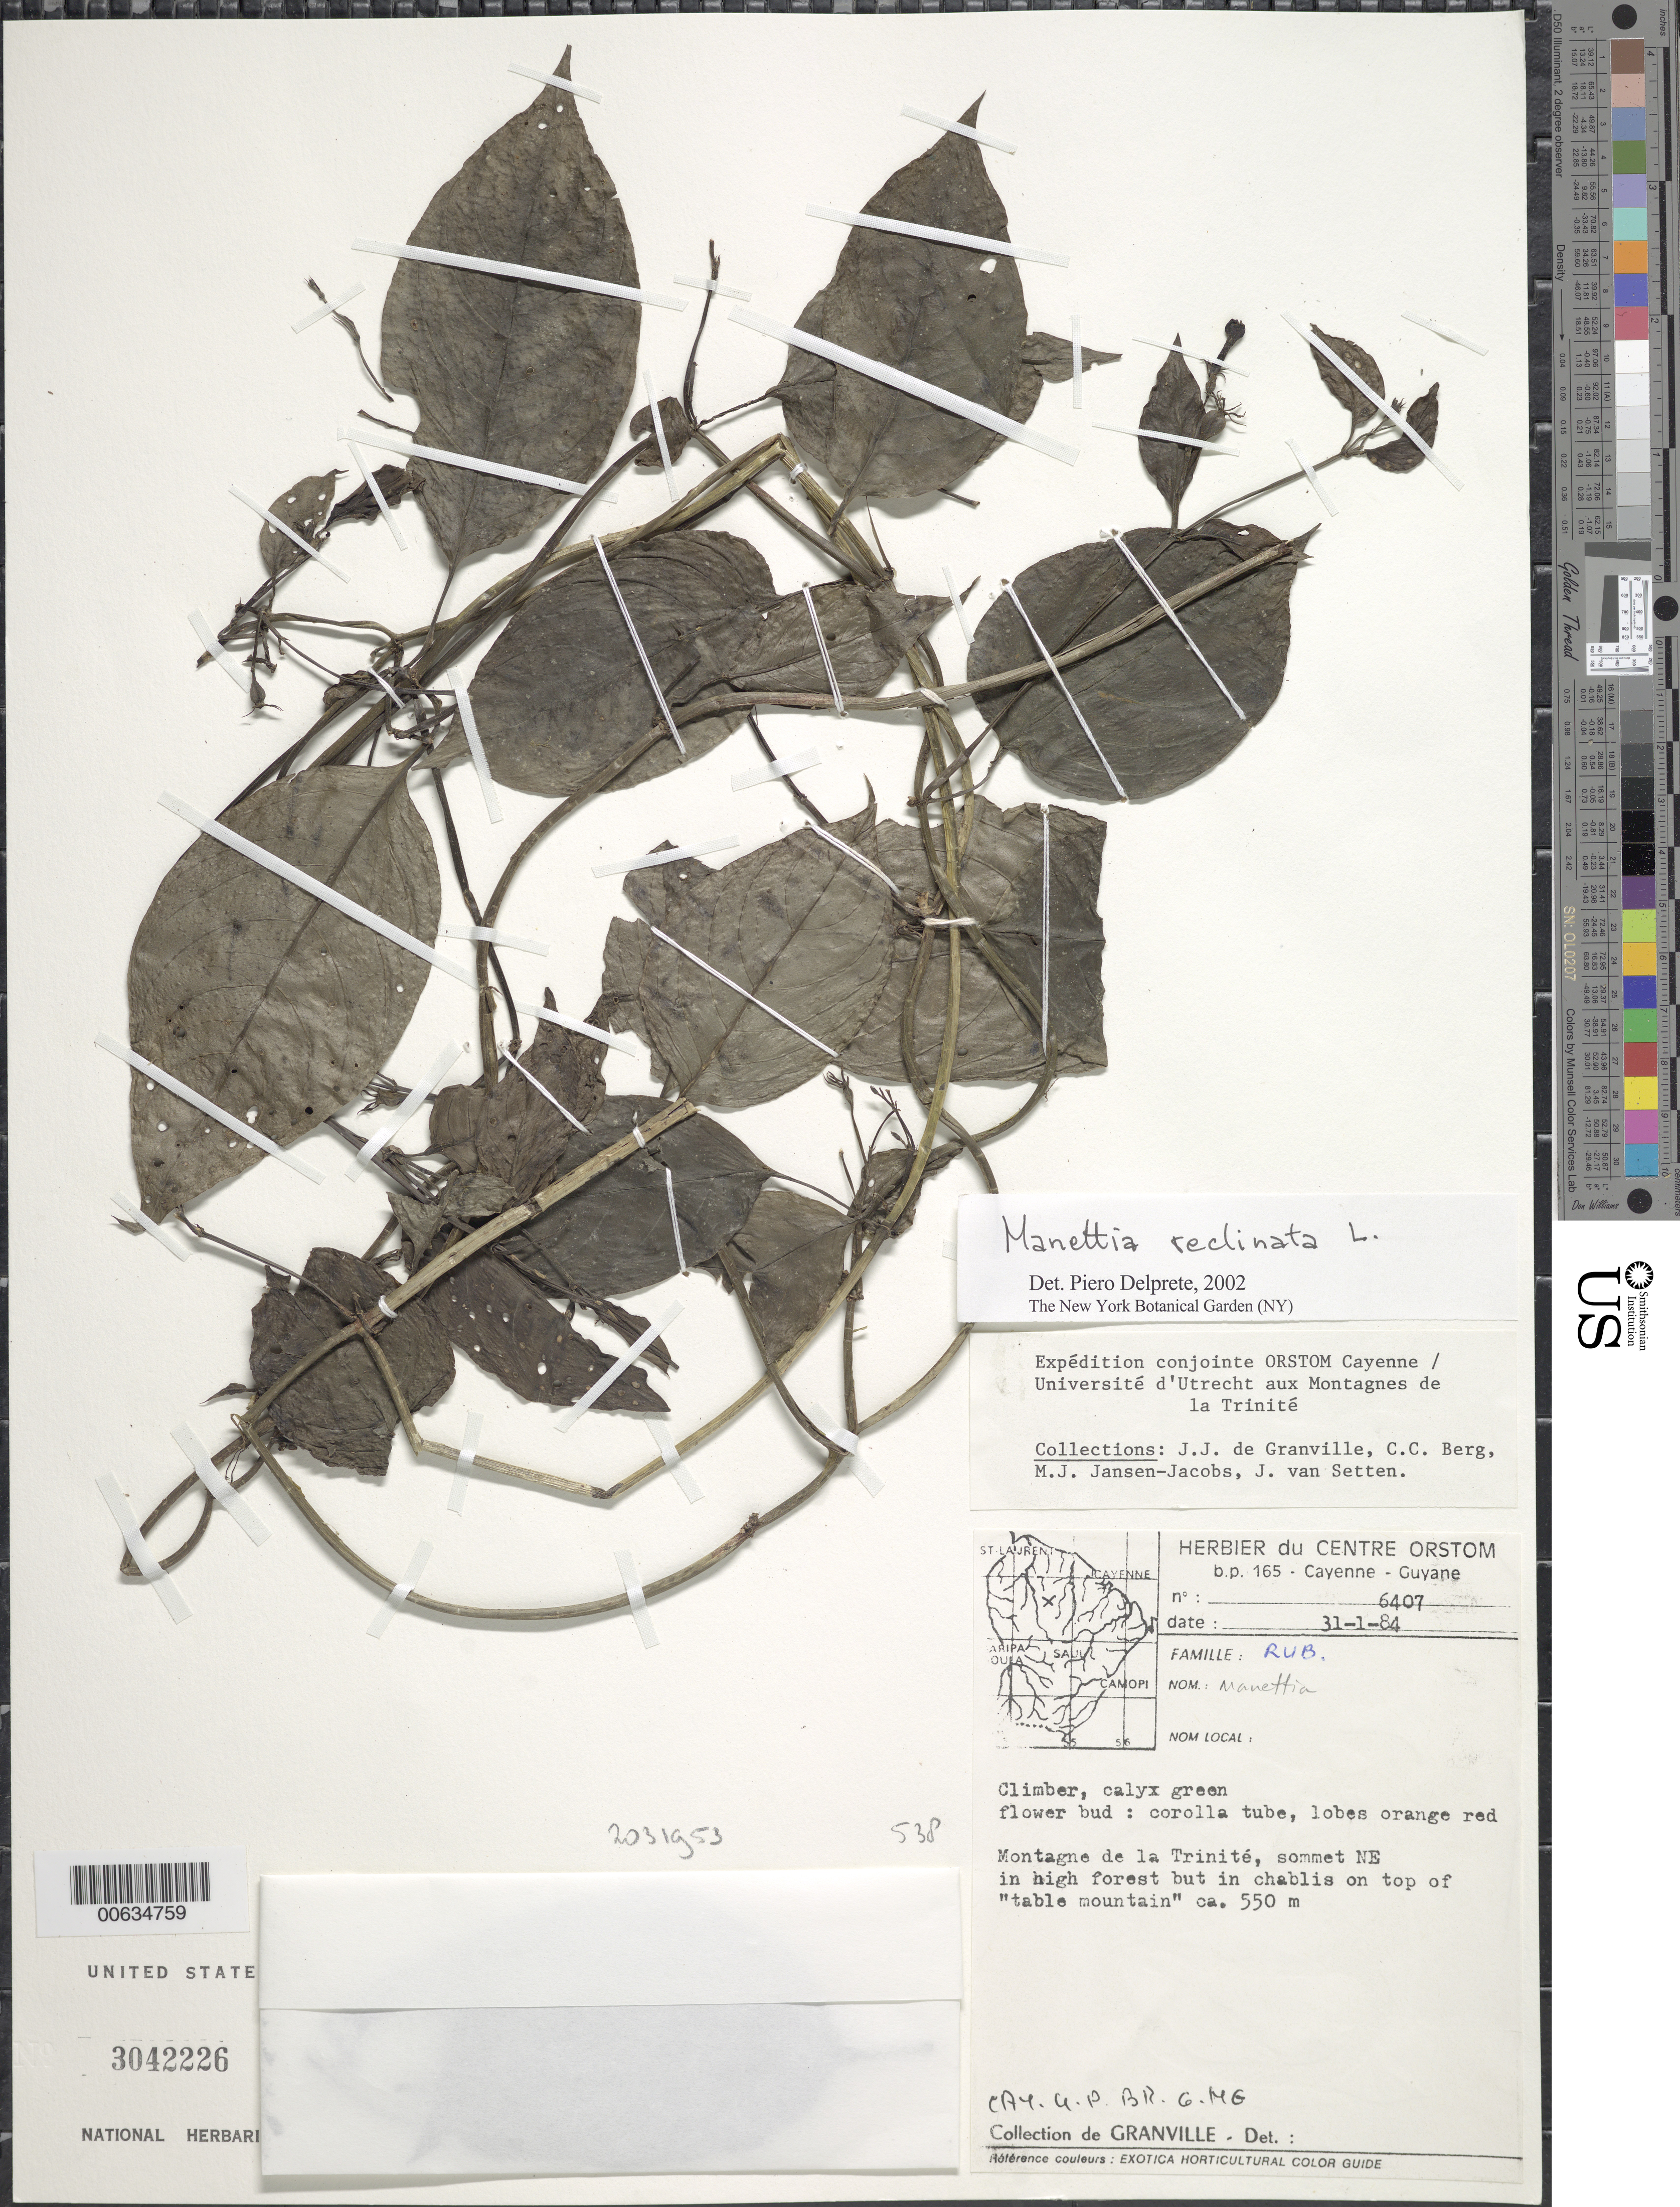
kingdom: Plantae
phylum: Tracheophyta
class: Magnoliopsida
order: Gentianales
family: Rubiaceae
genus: Manettia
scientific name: Manettia reclinata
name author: L.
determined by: Delprete, P. G., Herb. de Guyane Cay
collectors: J.-J. de Granville, C. C. Berg, M. J. Jansen-Jacobs & J. van Setten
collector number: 6407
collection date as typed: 31-Jan-84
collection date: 1984-01-31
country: French Guiana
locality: Montagnes de la Trinité, sommet NE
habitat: High forest but in chablis on top of "table mountain"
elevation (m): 550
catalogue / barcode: US 3042226